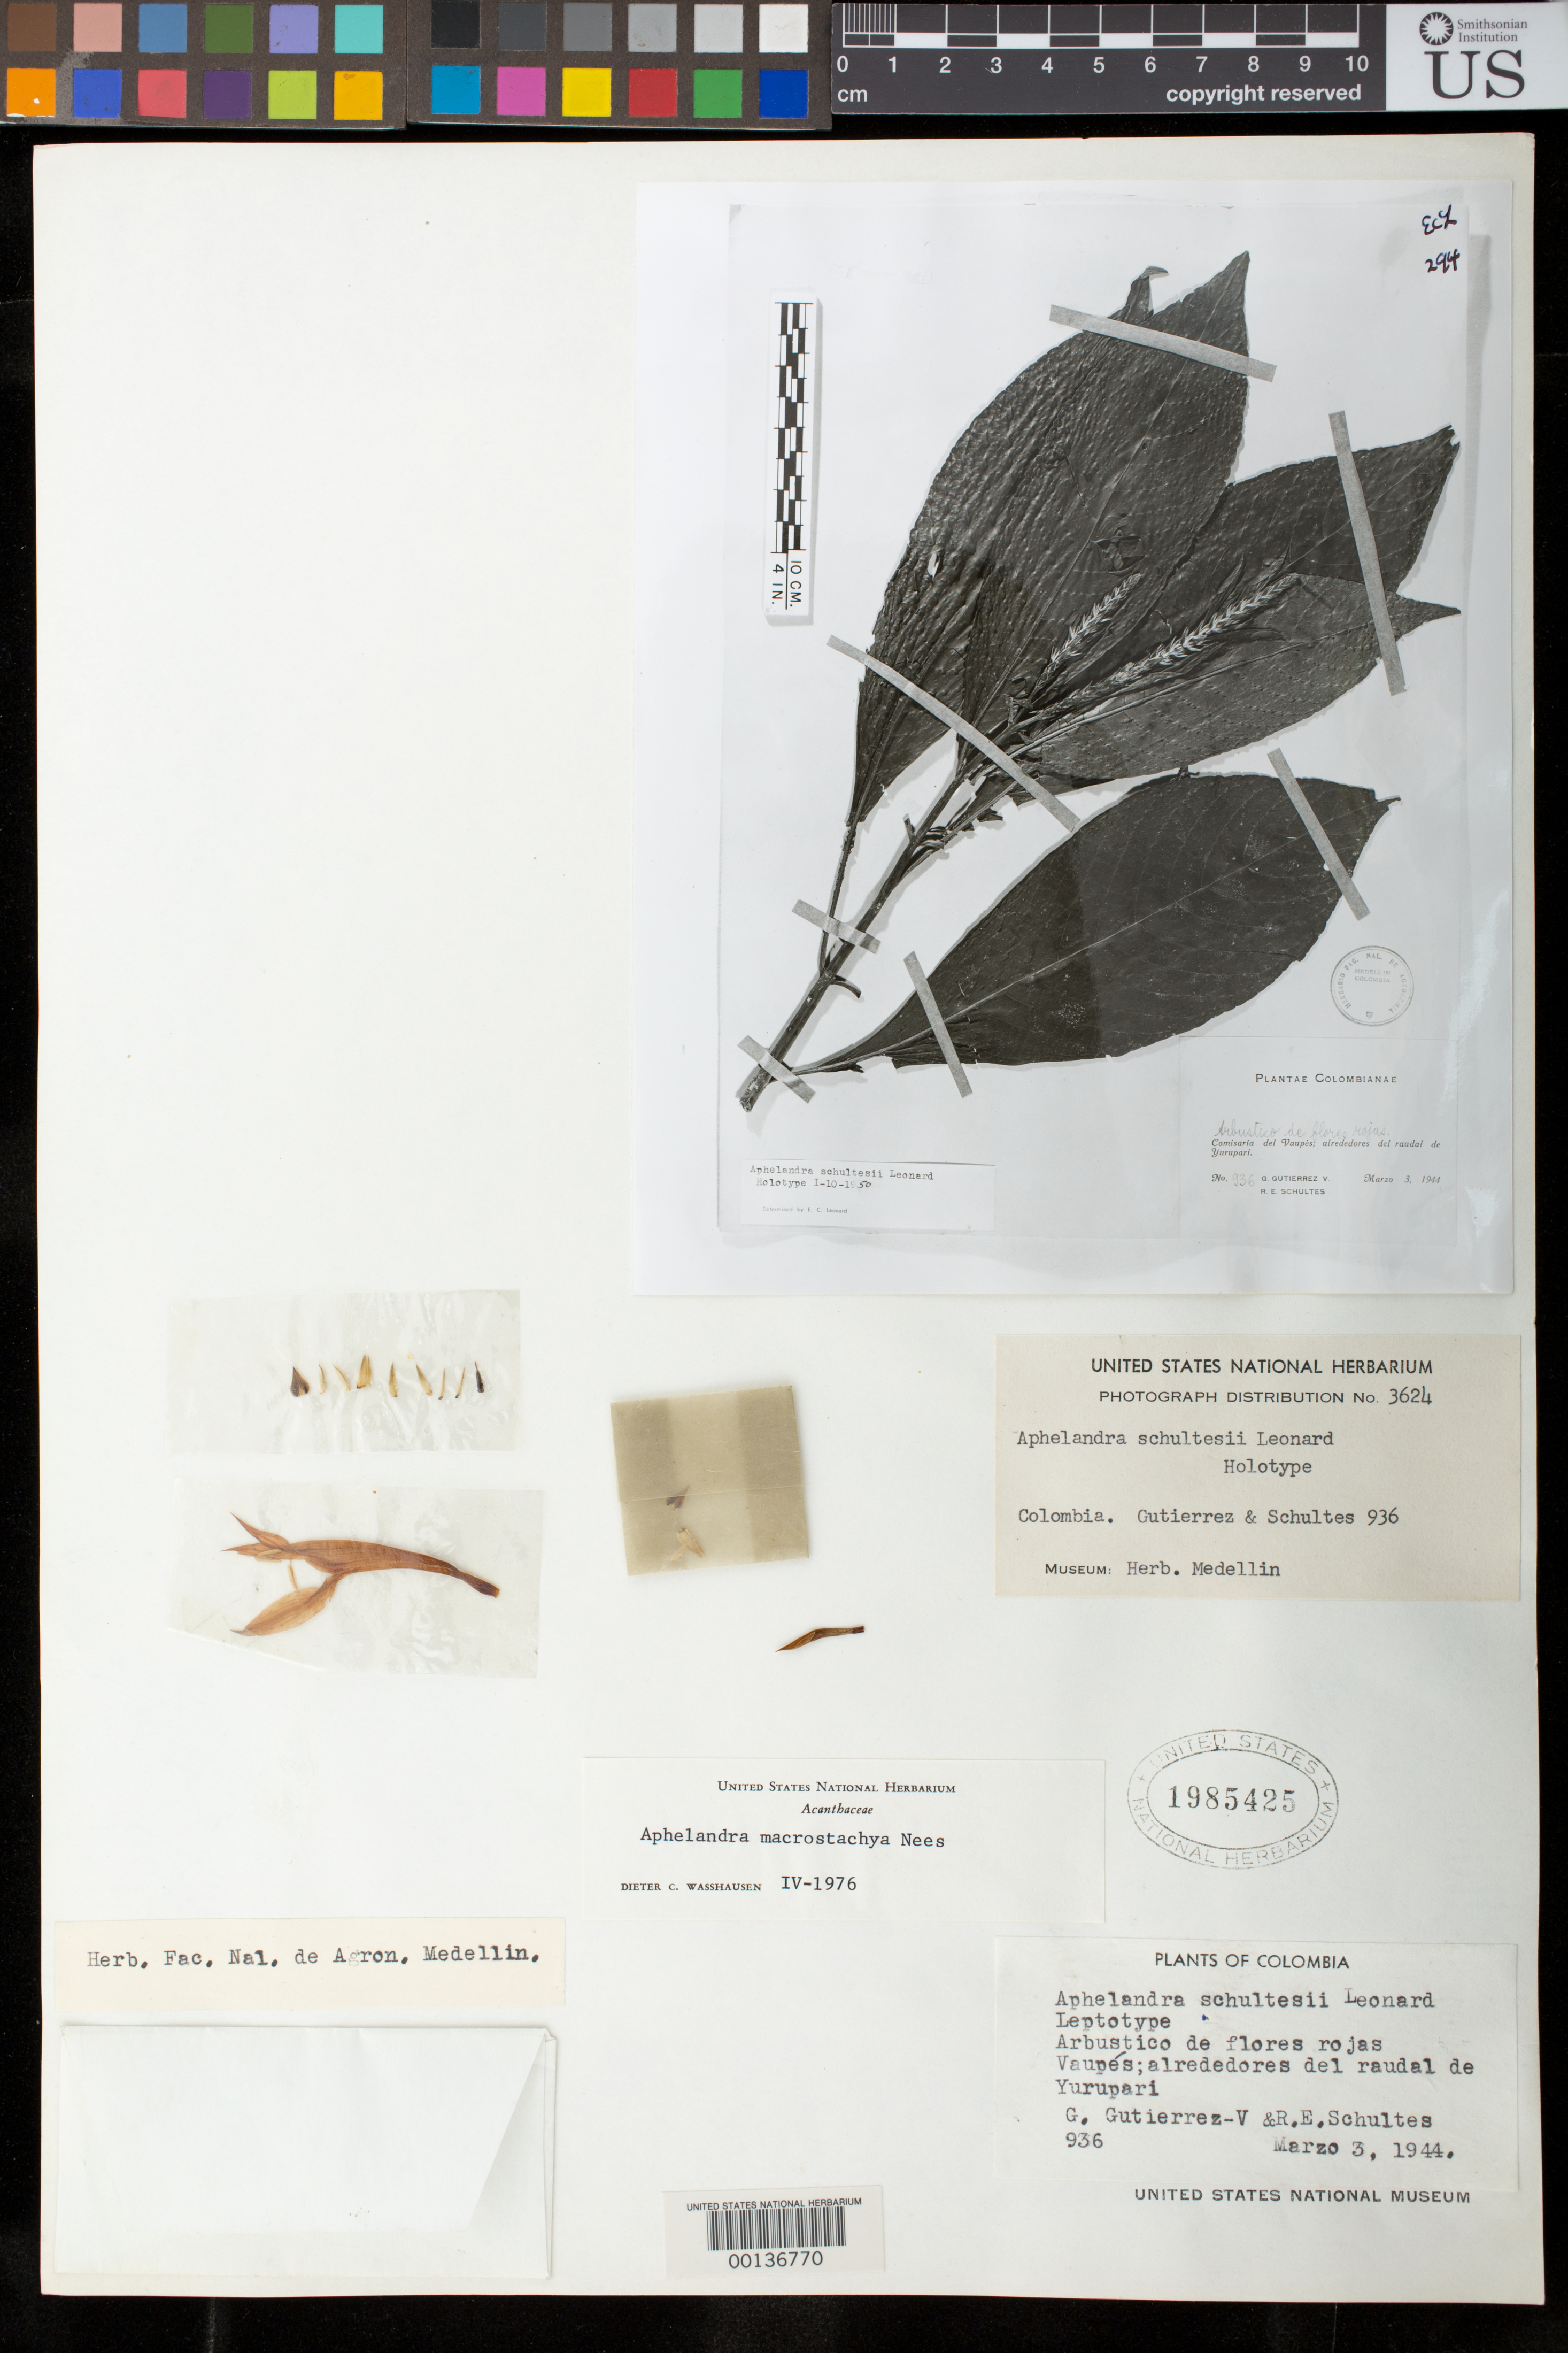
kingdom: Plantae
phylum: Tracheophyta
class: Magnoliopsida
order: Lamiales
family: Acanthaceae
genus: Aphelandra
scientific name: Aphelandra schultesii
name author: Leonard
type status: Isotype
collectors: G. Gutiérrez V. & R. E. Schultes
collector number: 936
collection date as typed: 03 Mar 1944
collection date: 1944-03-03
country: Colombia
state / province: Vaupés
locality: Vicinity of portage of Yurupari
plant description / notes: Photograph and fragmentary material of (holo) type specimen ex herb. Medellin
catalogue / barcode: US 1985425